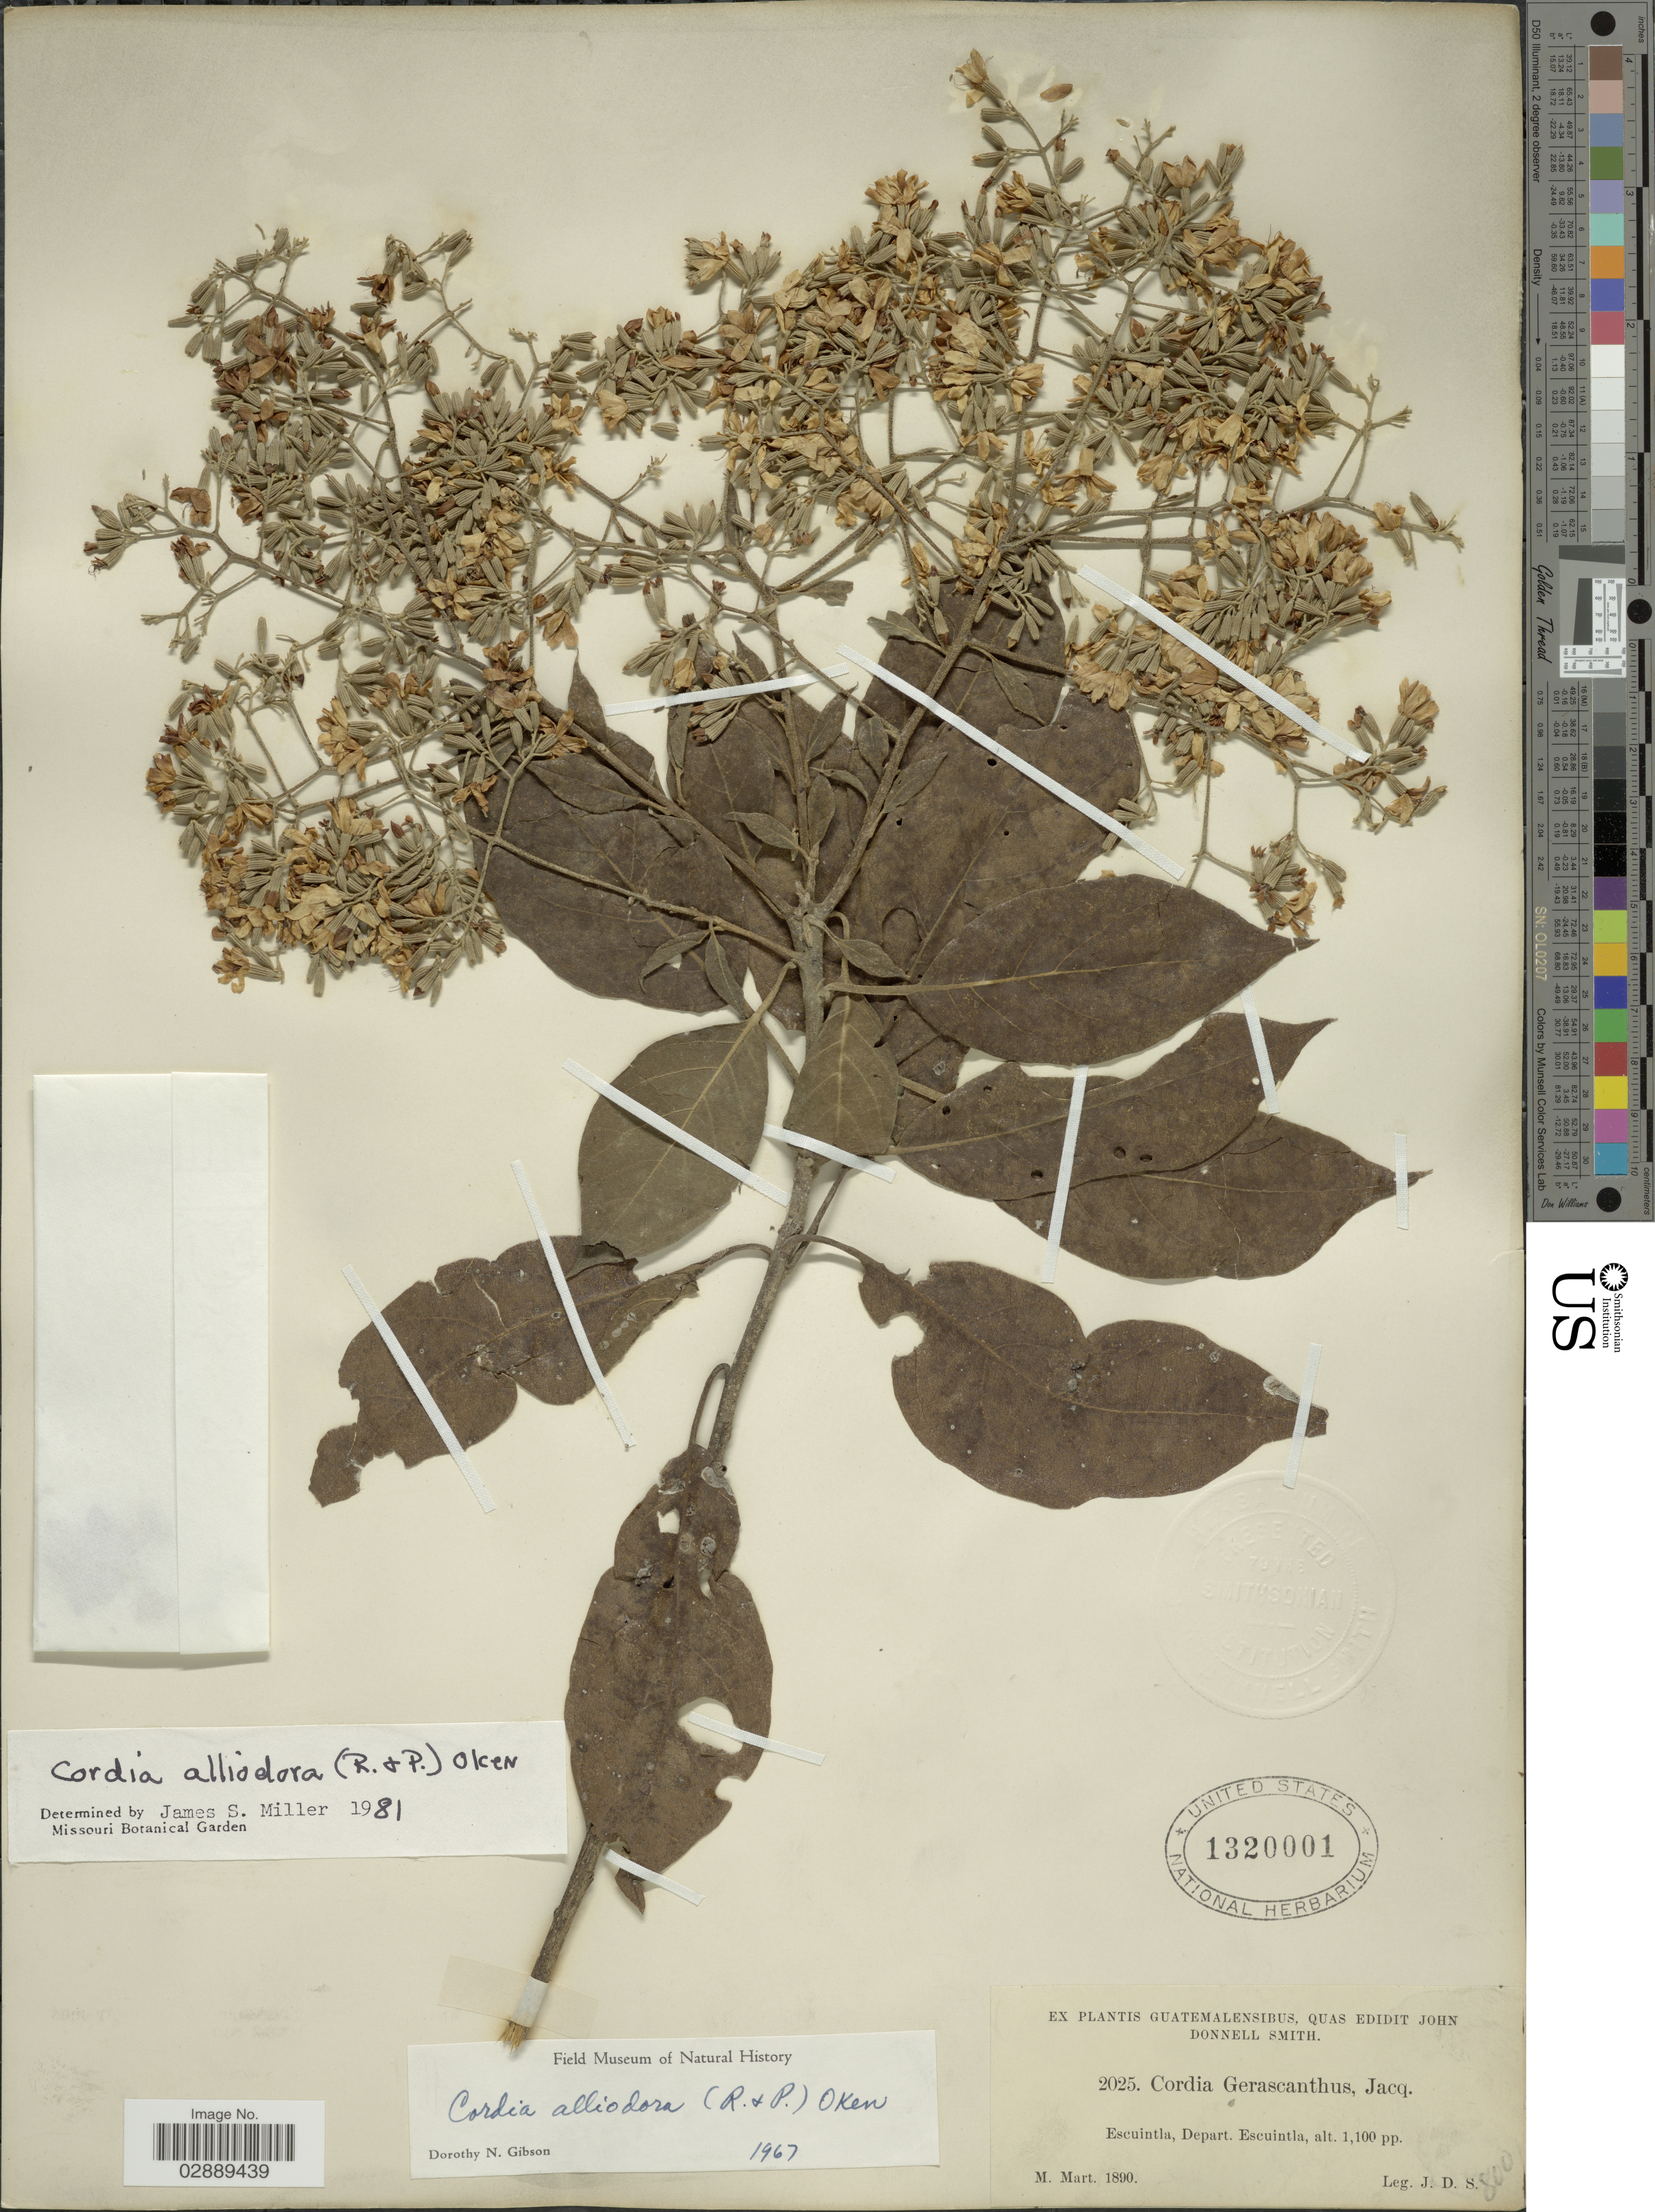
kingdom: Plantae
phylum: Tracheophyta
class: Magnoliopsida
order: Boraginales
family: Cordiaceae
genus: Cordia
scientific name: Cordia alliodora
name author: (Ruiz & Pav.) Oken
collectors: J. Donnell Smith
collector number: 2025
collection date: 1890-03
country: Guatemala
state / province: Escuintla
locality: Escuintla, Depart. Escuintla.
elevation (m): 335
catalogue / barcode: US 1320001